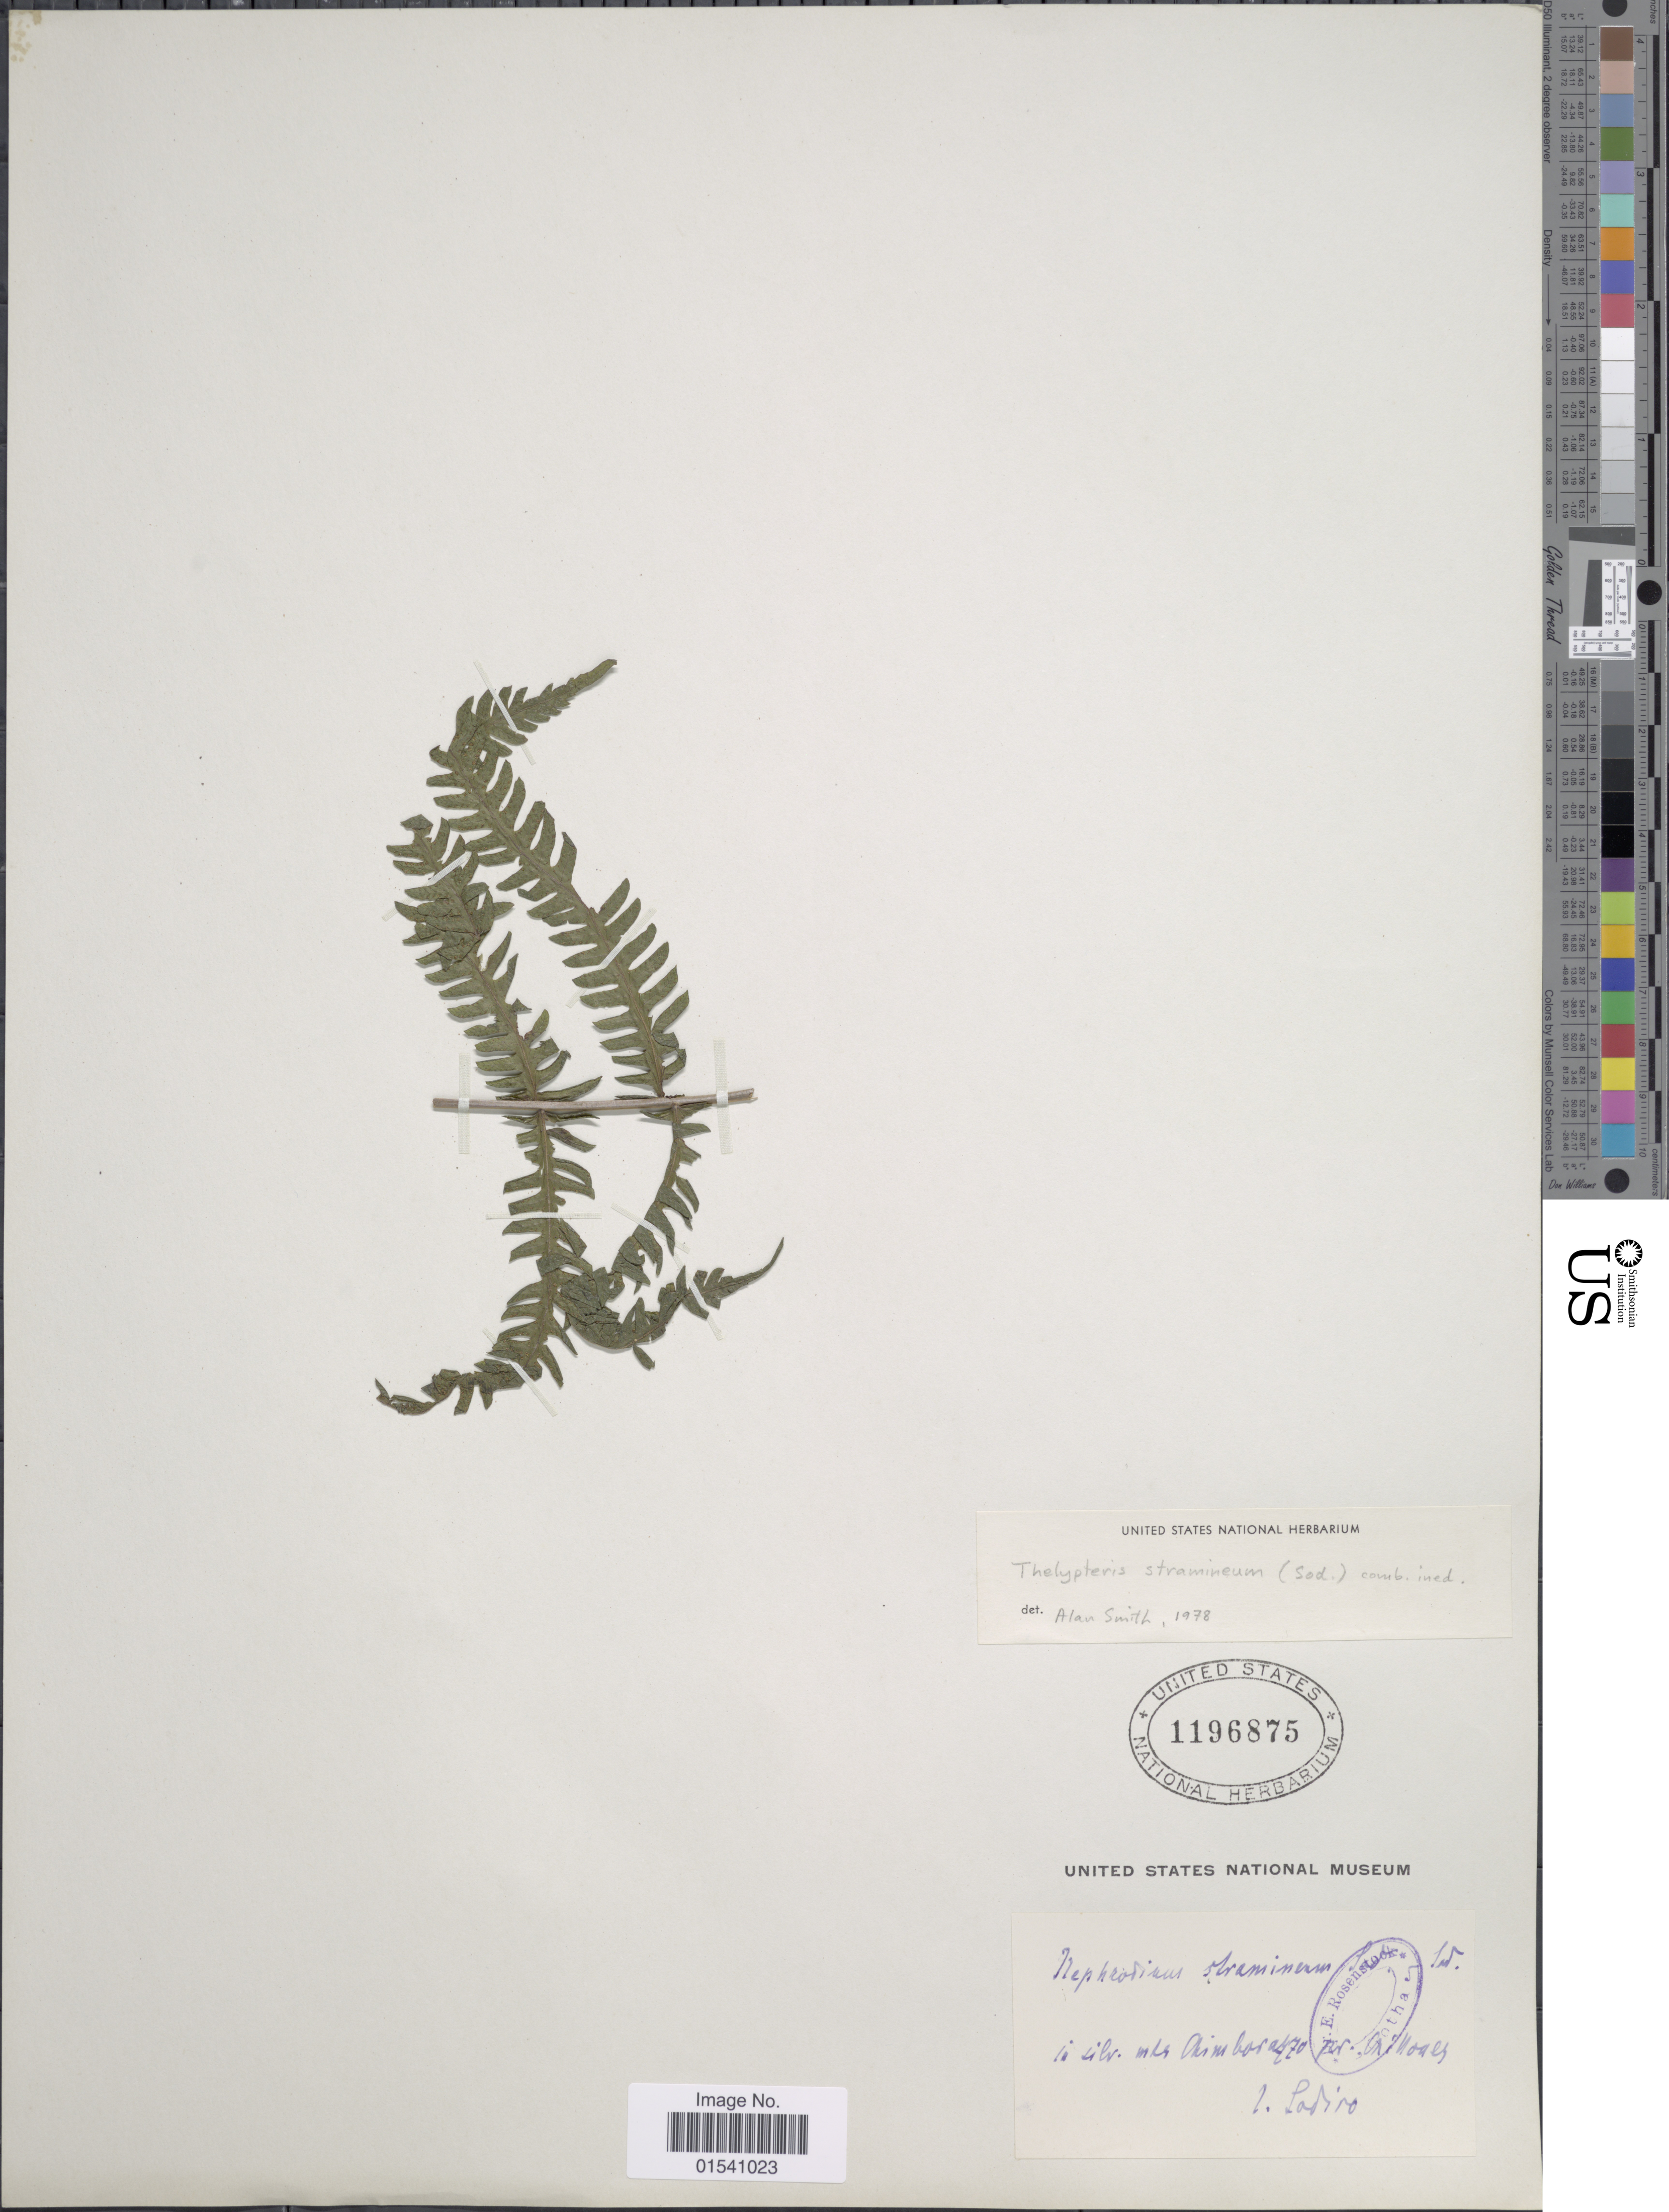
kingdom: Plantae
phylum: Tracheophyta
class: Polypodiopsida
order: Polypodiales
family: Thelypteridaceae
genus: Amauropelta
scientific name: Amauropelta straminea (Sodiro) comb. nov., ined 2015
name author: (Sodiro)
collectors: Sodiro, --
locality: In silv mts Aimborazzo pr [illegible text]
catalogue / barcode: US 1196875